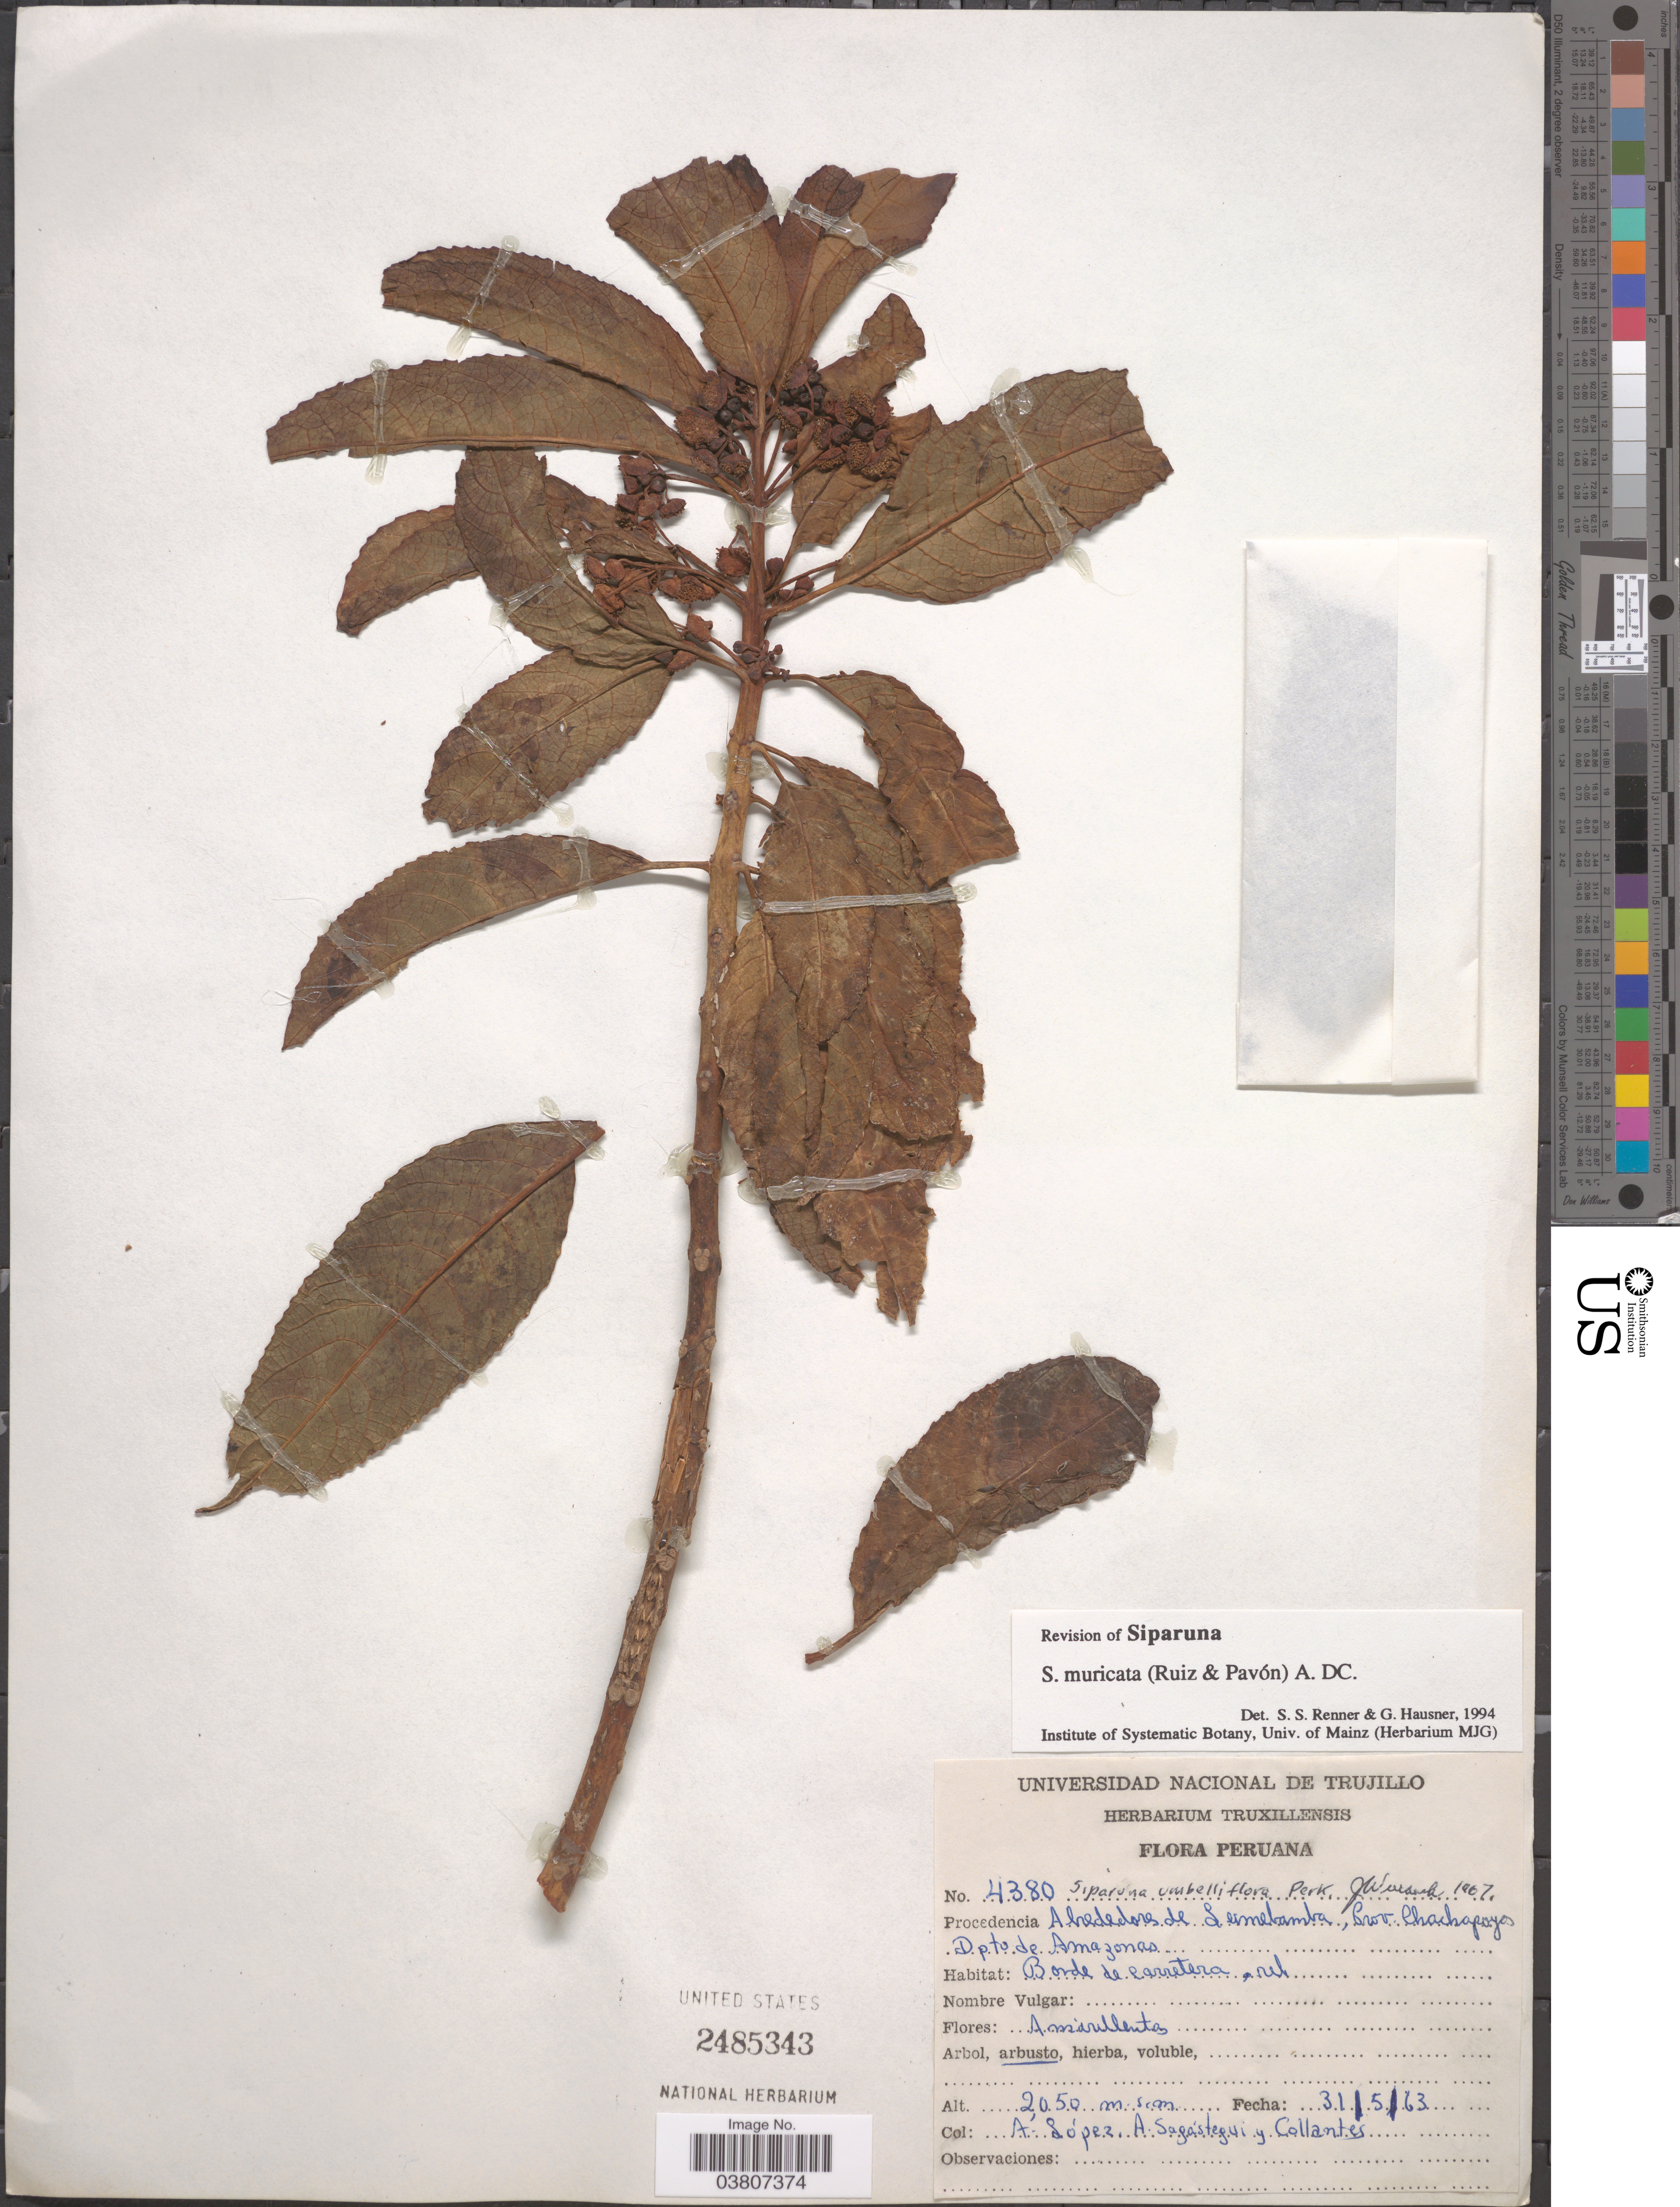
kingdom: Plantae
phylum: Tracheophyta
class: Magnoliopsida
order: Laurales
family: Siparunaceae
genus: Siparuna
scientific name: Siparuna muricata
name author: (Ruiz & Pav.) A. DC.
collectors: A. Lopez, A. Sagastegui & Collantes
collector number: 4380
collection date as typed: Transcribed d/m/y: 31/5/63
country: Peru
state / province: Amazonas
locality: Alrededores de Leimebamba, Prov Chachapoyas. Dpto de Amazonas. Borde de carretera.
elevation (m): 2050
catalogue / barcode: US 2485343